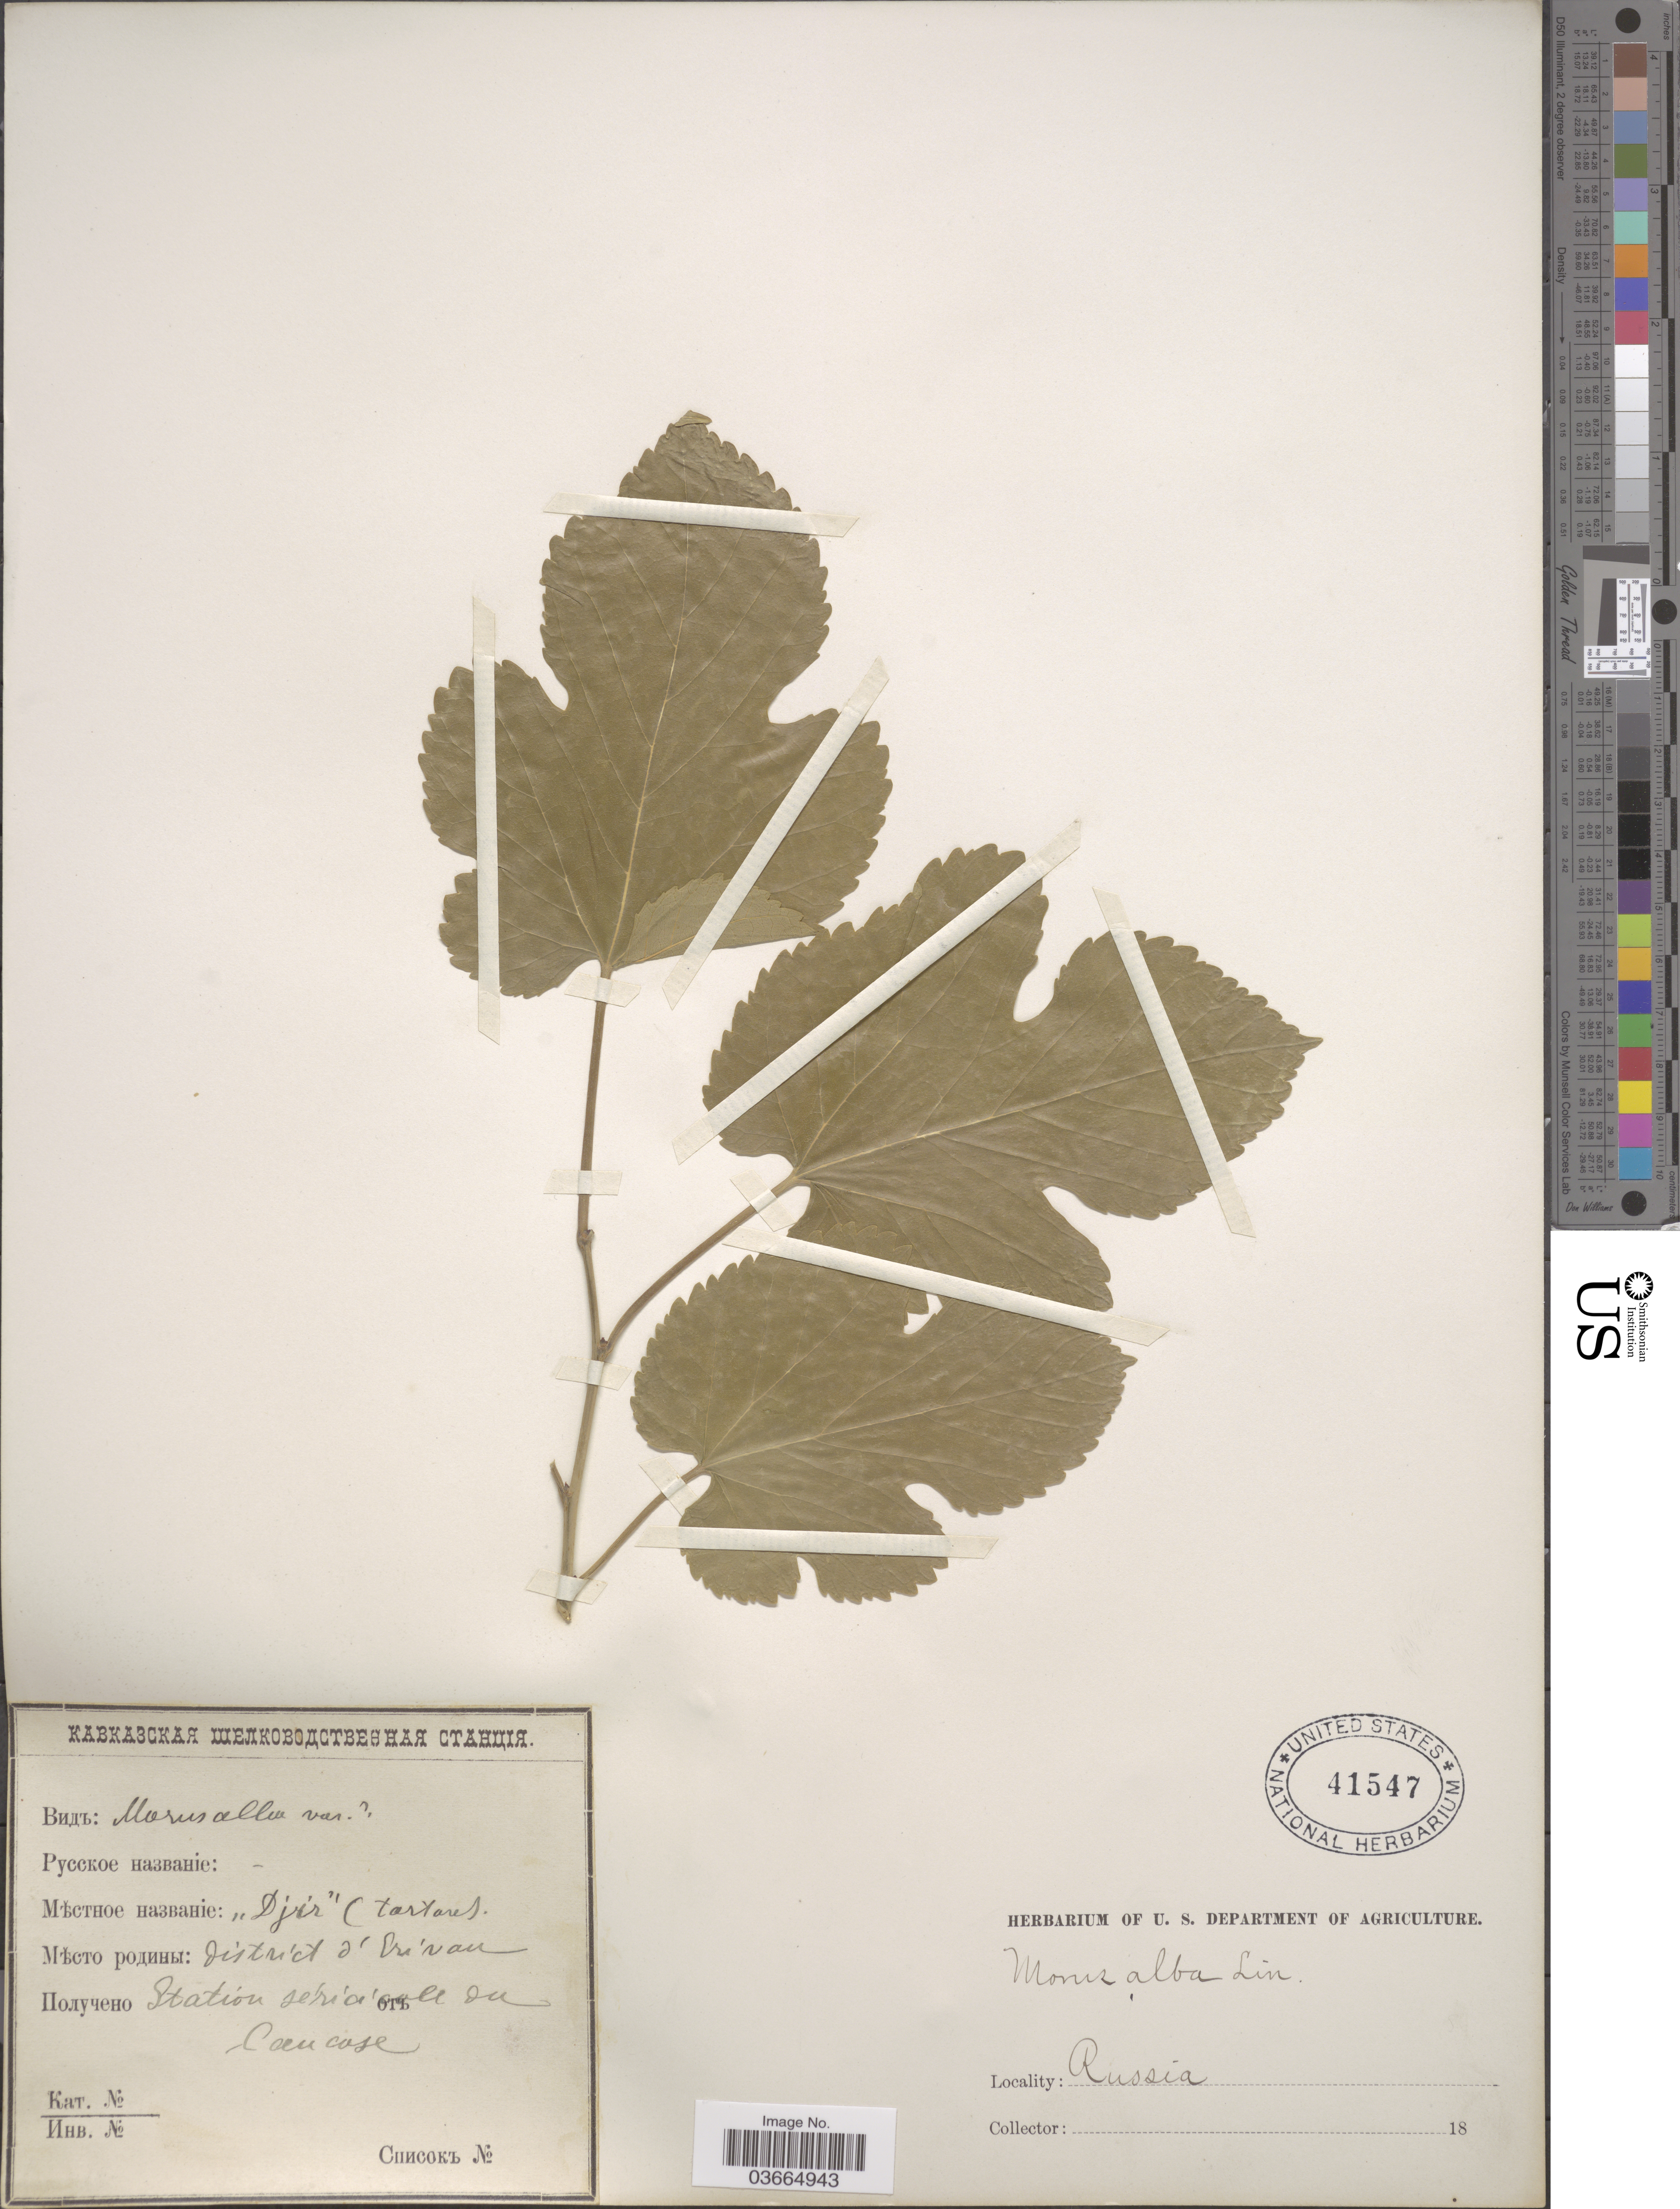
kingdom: Plantae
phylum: Tracheophyta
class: Magnoliopsida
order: Rosales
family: Moraceae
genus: Morus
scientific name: Morus alba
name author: L.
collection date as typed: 18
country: Russian Federation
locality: X District d' Erivan*. X Station Se'rici' cale* du Caucase.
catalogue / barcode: US 41547